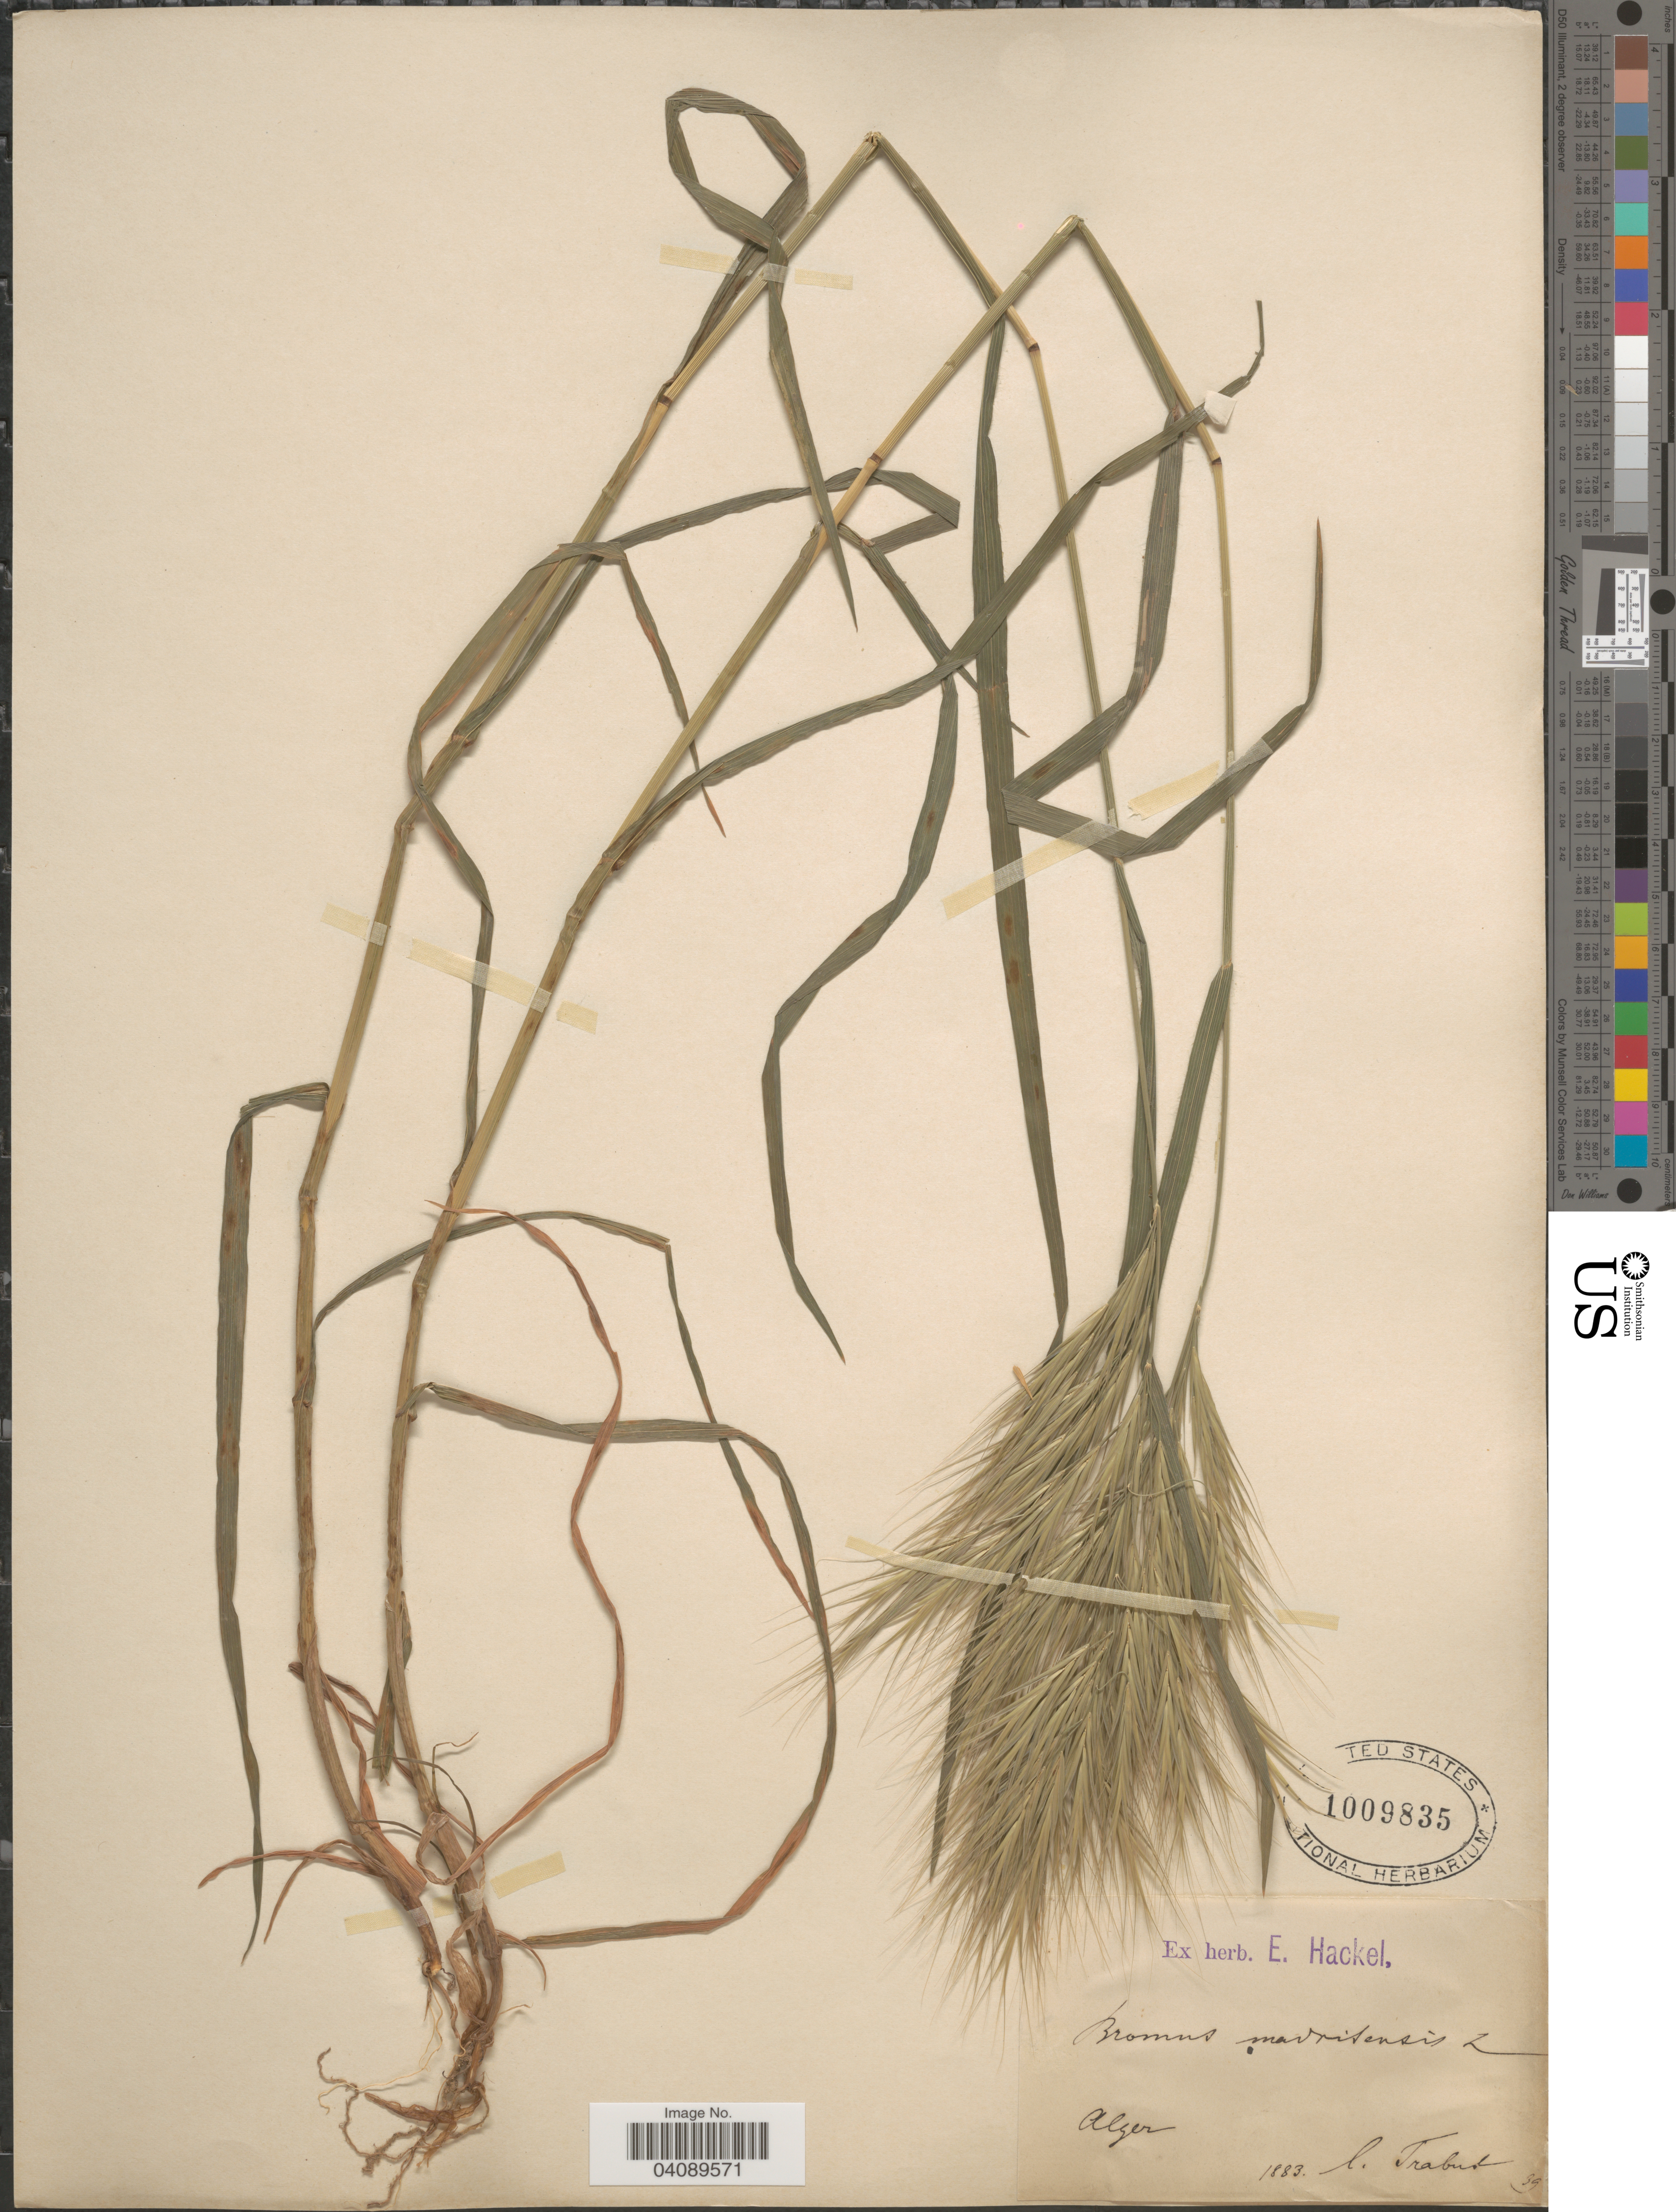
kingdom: Plantae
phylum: Tracheophyta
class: Liliopsida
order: Poales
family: Poaceae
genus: Bromus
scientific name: Bromus madritensis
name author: L.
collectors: L. Trabut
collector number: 39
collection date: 1883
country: Algeria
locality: Alger.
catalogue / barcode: US 1009835